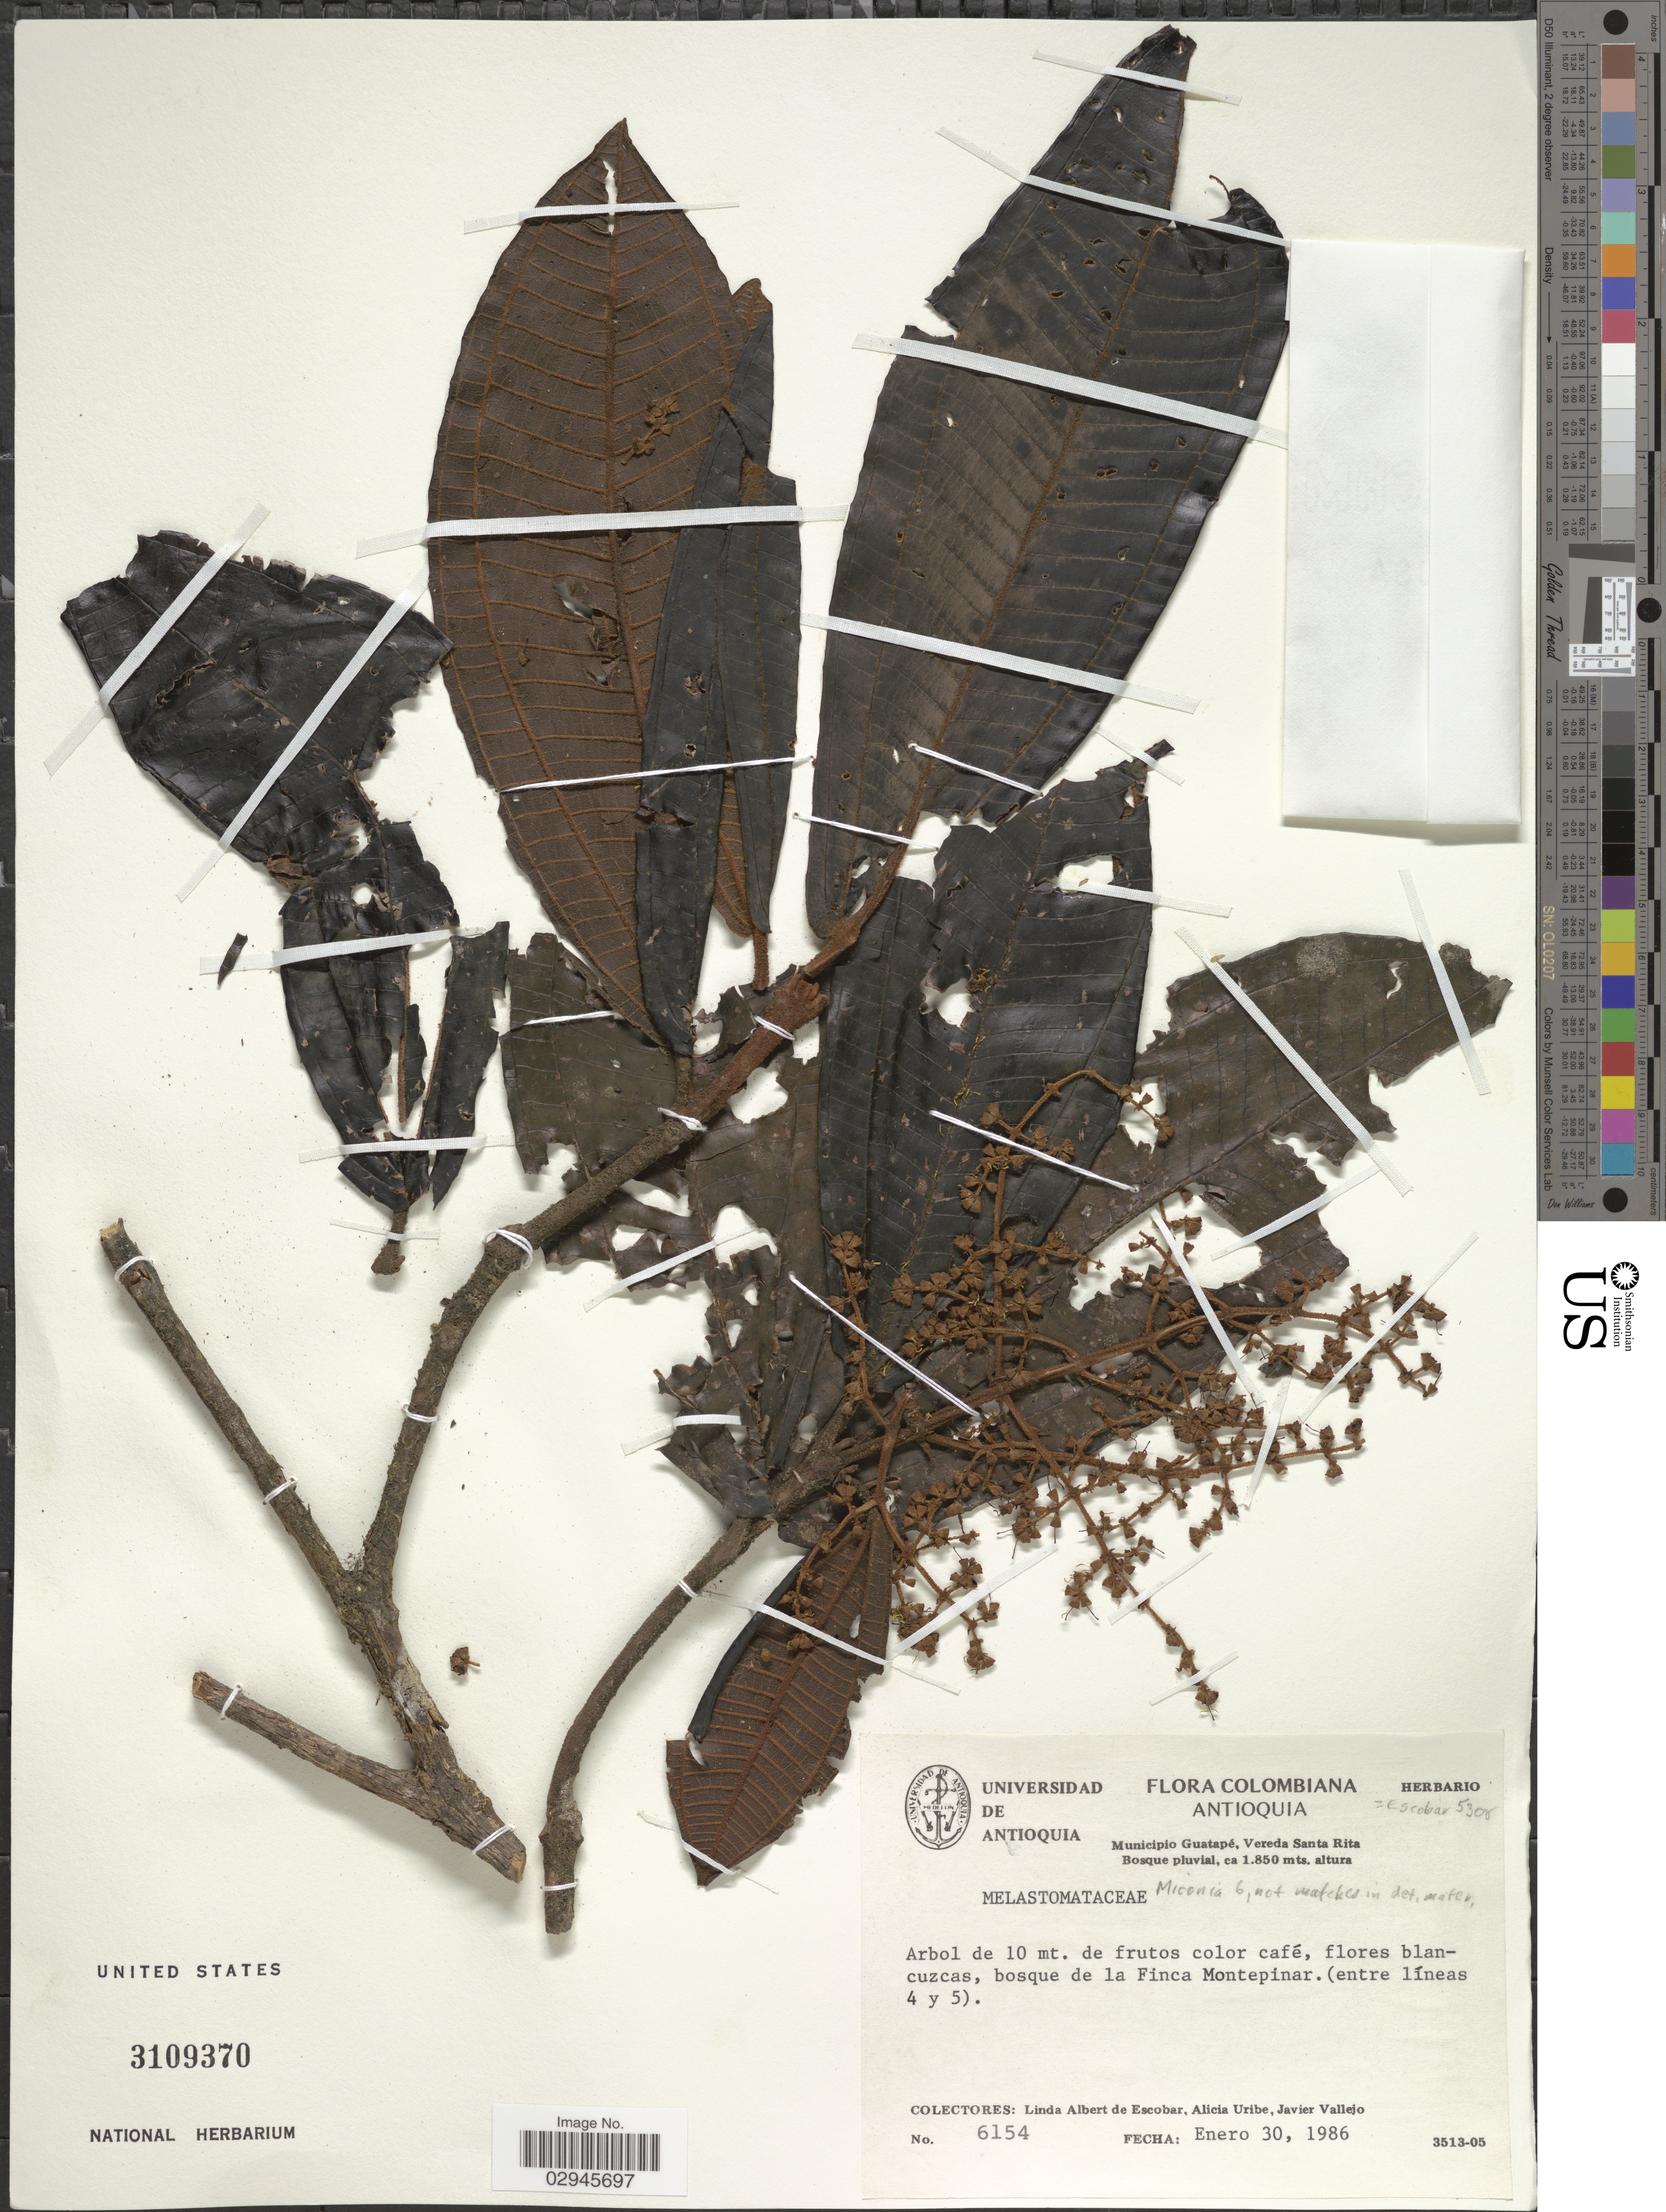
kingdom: Plantae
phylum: Tracheophyta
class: Magnoliopsida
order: Myrtales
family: Melastomataceae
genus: Miconia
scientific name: Miconia sp.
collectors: L. K. de Escobar, A. Uribe & J. Vallejo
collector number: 6154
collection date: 1986-01-30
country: Colombia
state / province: Antioquia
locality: Municipio Guatapé, Vereda Santa Rita. Bosque de la Finca Montepinar. (entre líneas 4 y 5).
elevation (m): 1850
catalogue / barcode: US 3109370